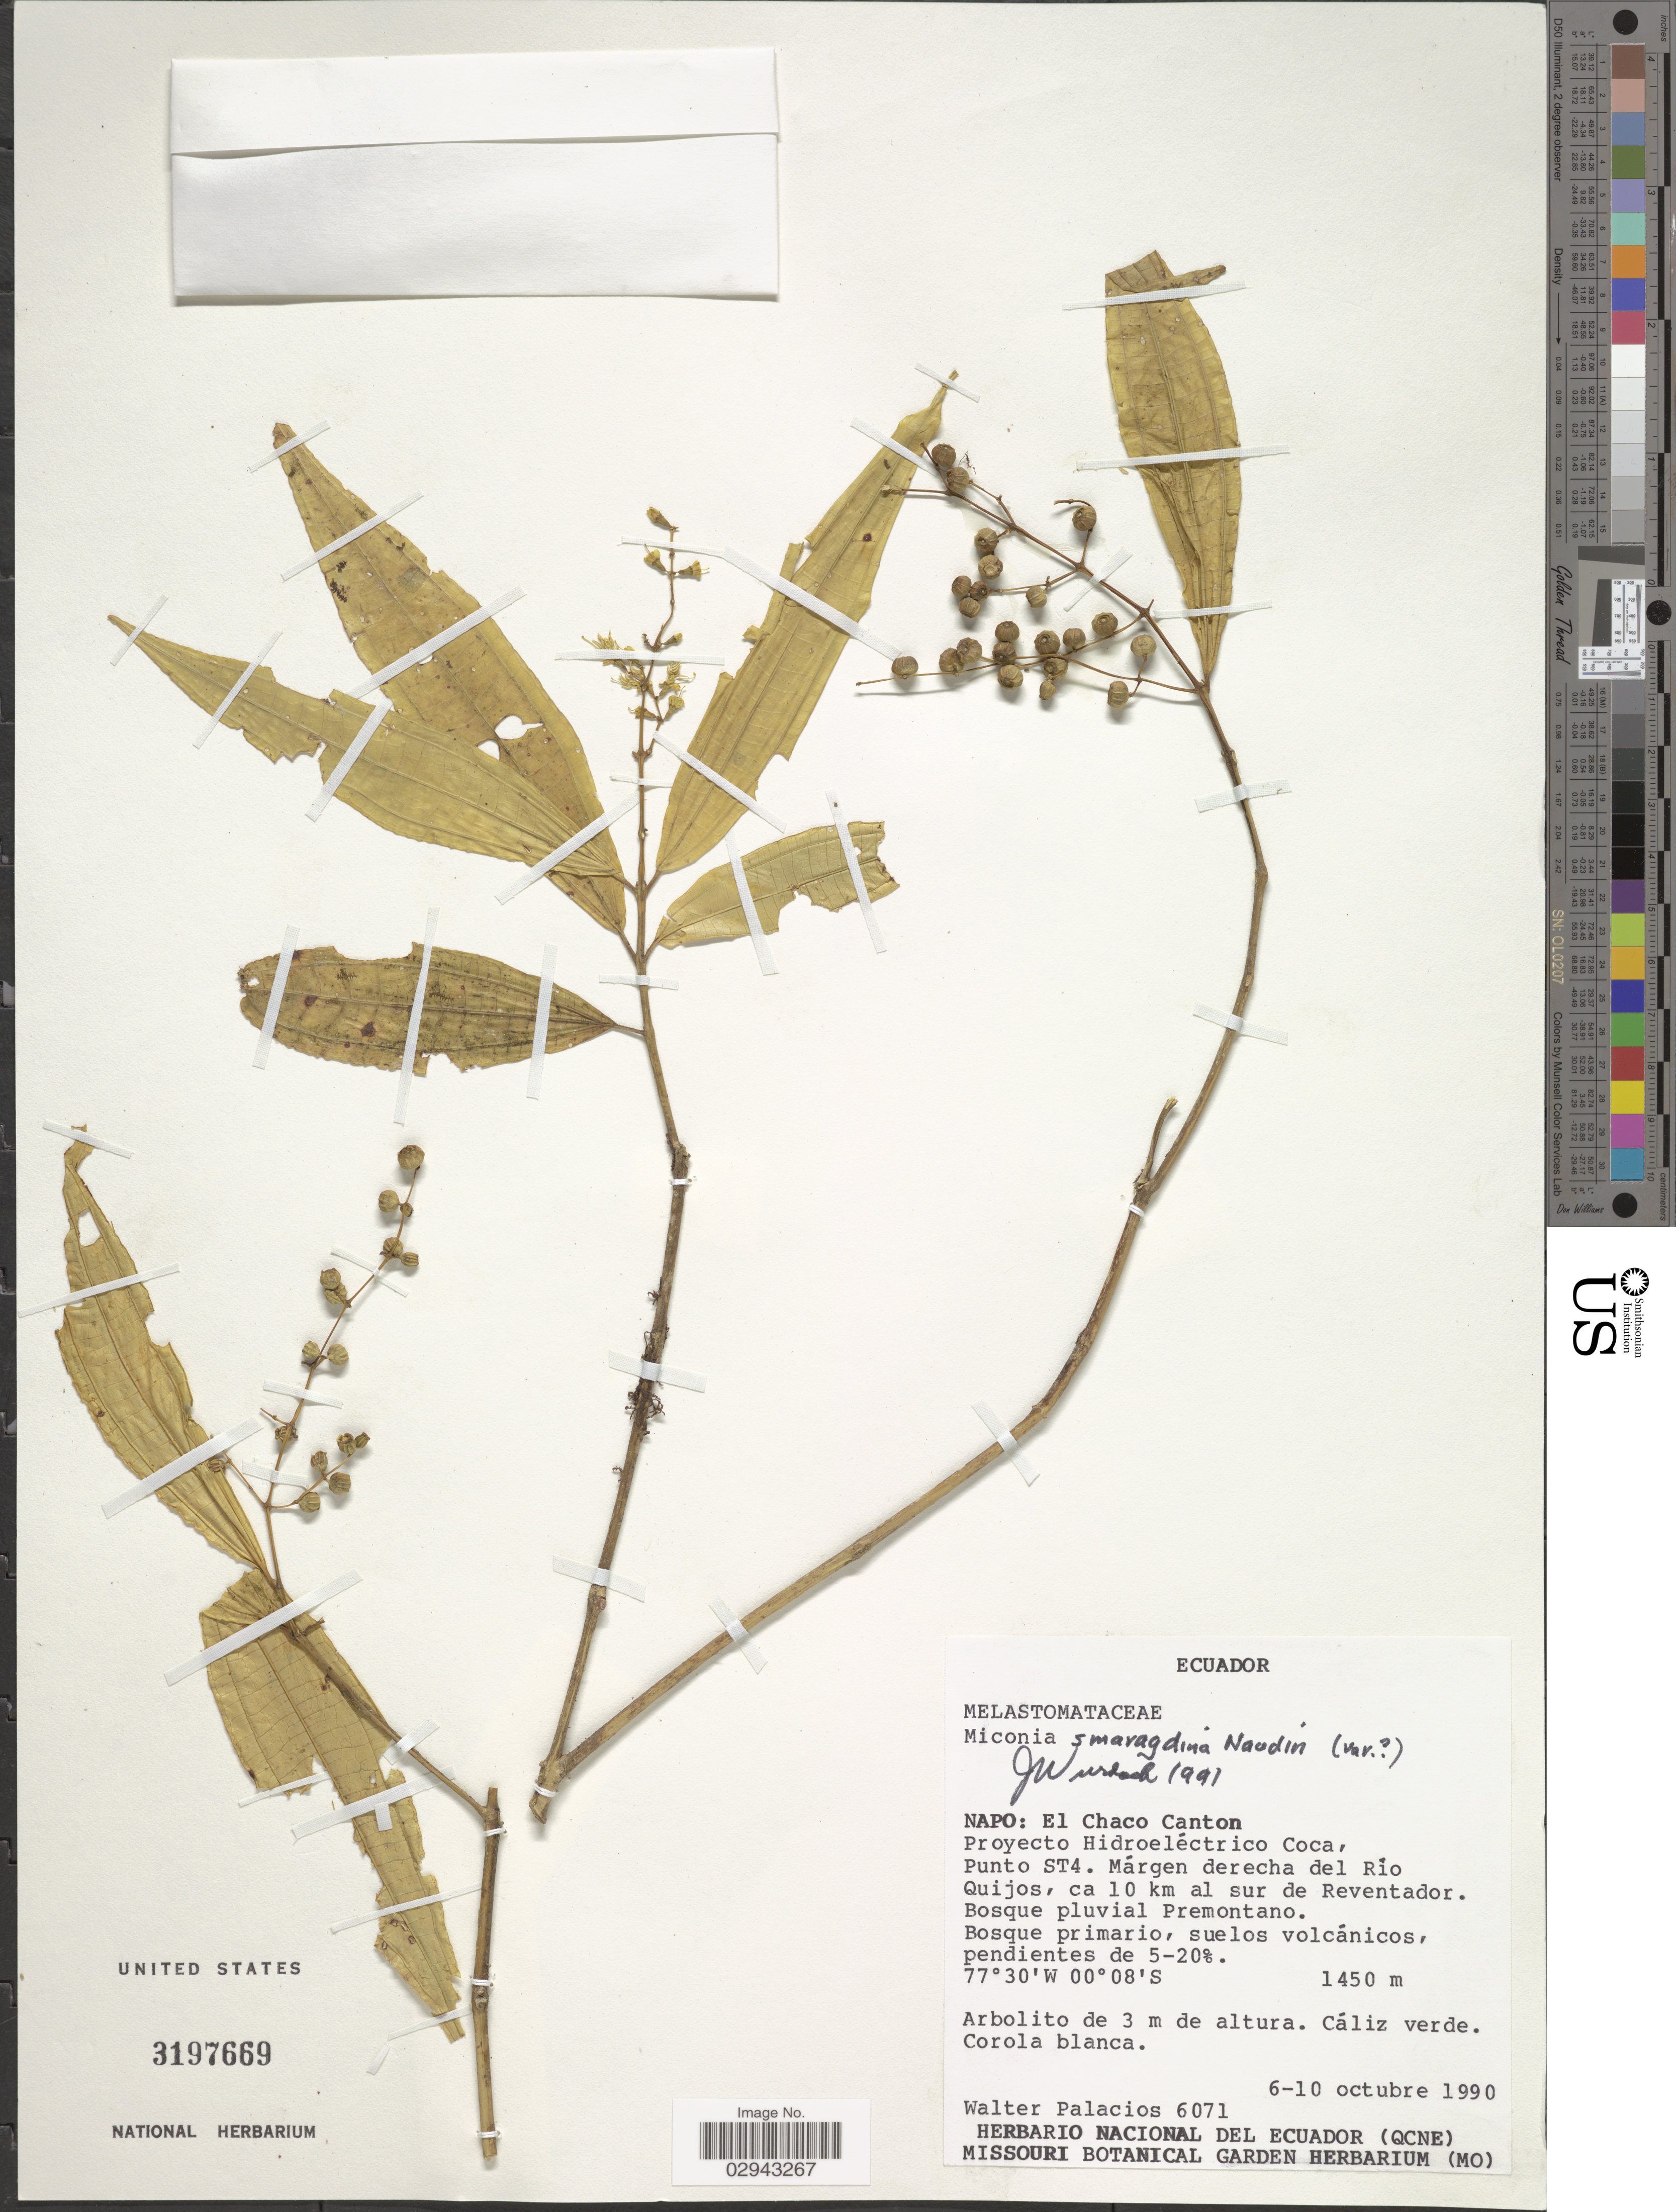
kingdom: Plantae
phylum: Tracheophyta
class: Magnoliopsida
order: Myrtales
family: Melastomataceae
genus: Miconia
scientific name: Miconia smaragdina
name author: Naudin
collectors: W. Palacios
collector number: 6071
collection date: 1990-10-06/1990-10-10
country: Ecuador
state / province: Napo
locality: El Chaco Canton. Proyecto Hidroeléctrico Coca, Punto ST4. Márgen derecha del Río Quijos, ca 10 km al sur de Reventador. Bosque pluvial Premontano.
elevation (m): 1450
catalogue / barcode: US 3197669